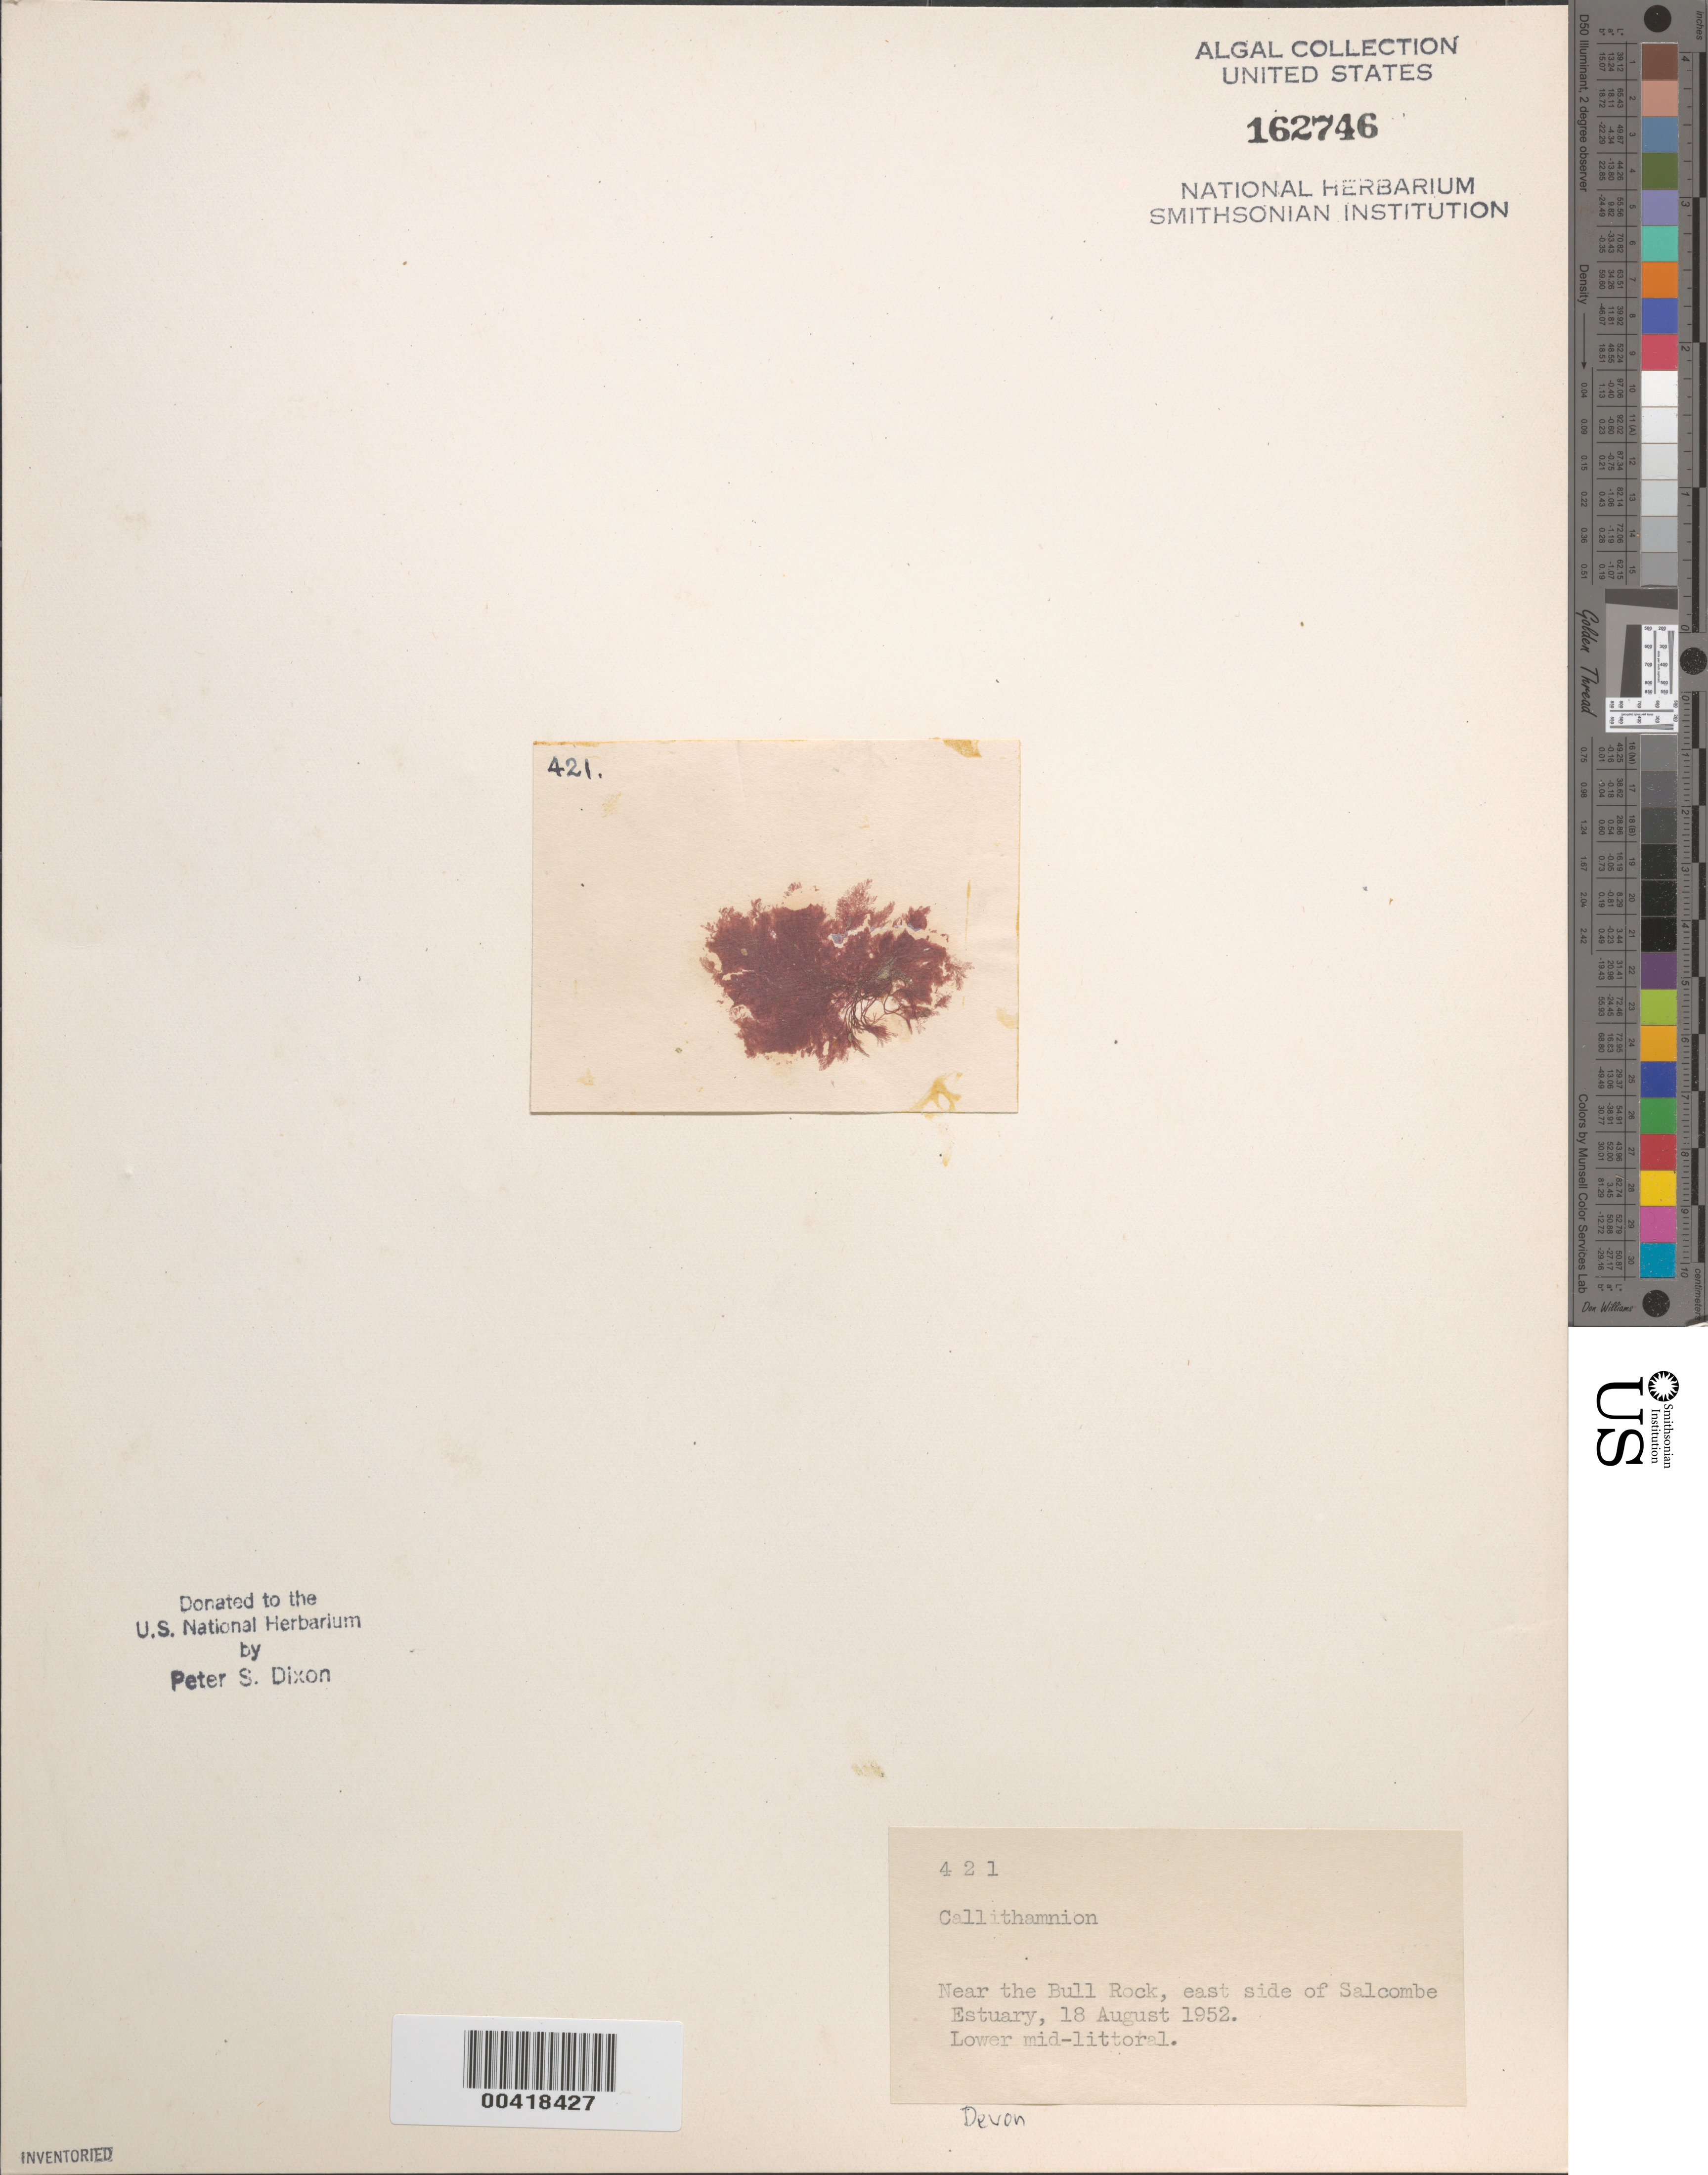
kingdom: Plantae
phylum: Rhodophyta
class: Florideophyceae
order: Ceramiales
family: Callithamniaceae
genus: Callithamnion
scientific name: Callithamnion sp.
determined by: Dixon, P. S.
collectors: P. S. Dixon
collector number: PSD 421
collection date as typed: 18 Aug 1952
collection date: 1952-08-18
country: United Kingdom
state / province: England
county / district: Devon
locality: Salcombe Estuary, near The Bull Rock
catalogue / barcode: US 162746